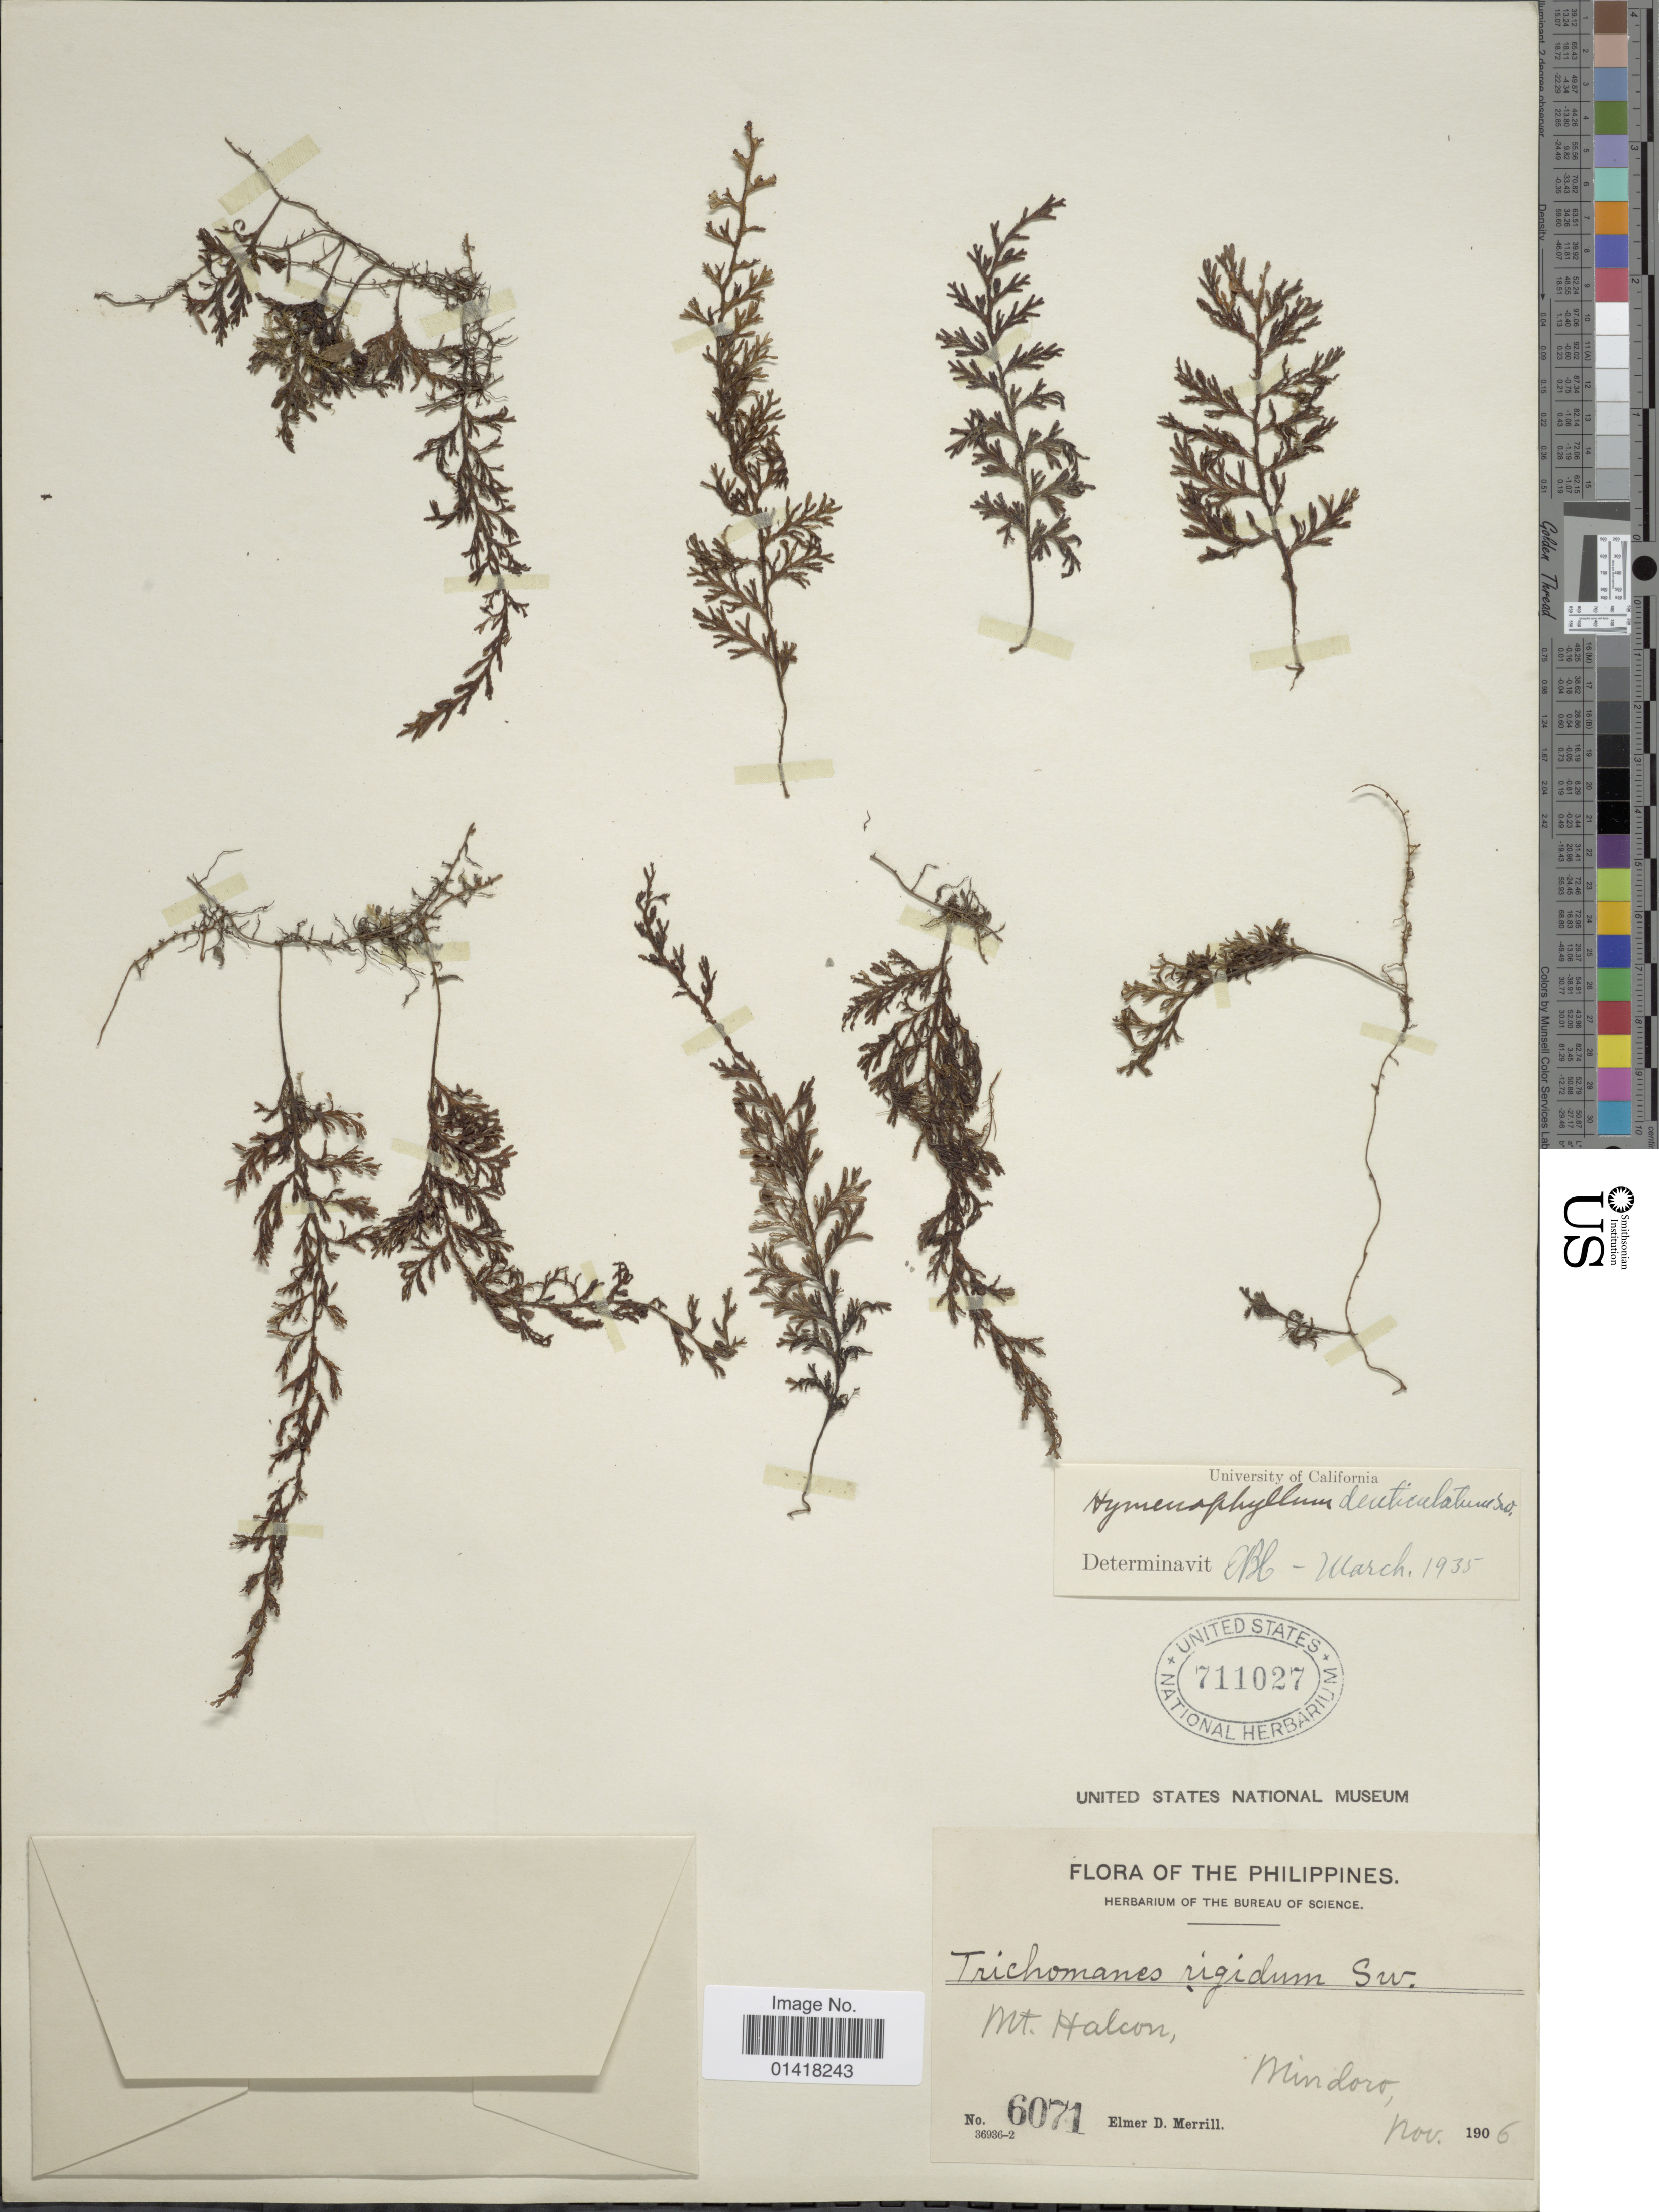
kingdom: Plantae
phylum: Tracheophyta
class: Polypodiopsida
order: Hymenophyllales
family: Hymenophyllaceae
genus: Hymenophyllum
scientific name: Hymenophyllum denticulatum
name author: Sw.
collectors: E. D. Merrill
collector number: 6071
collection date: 1906-11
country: Philippines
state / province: Mimaropa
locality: The Philippines. Mt. Halcon. Mindoro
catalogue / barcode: US 711027